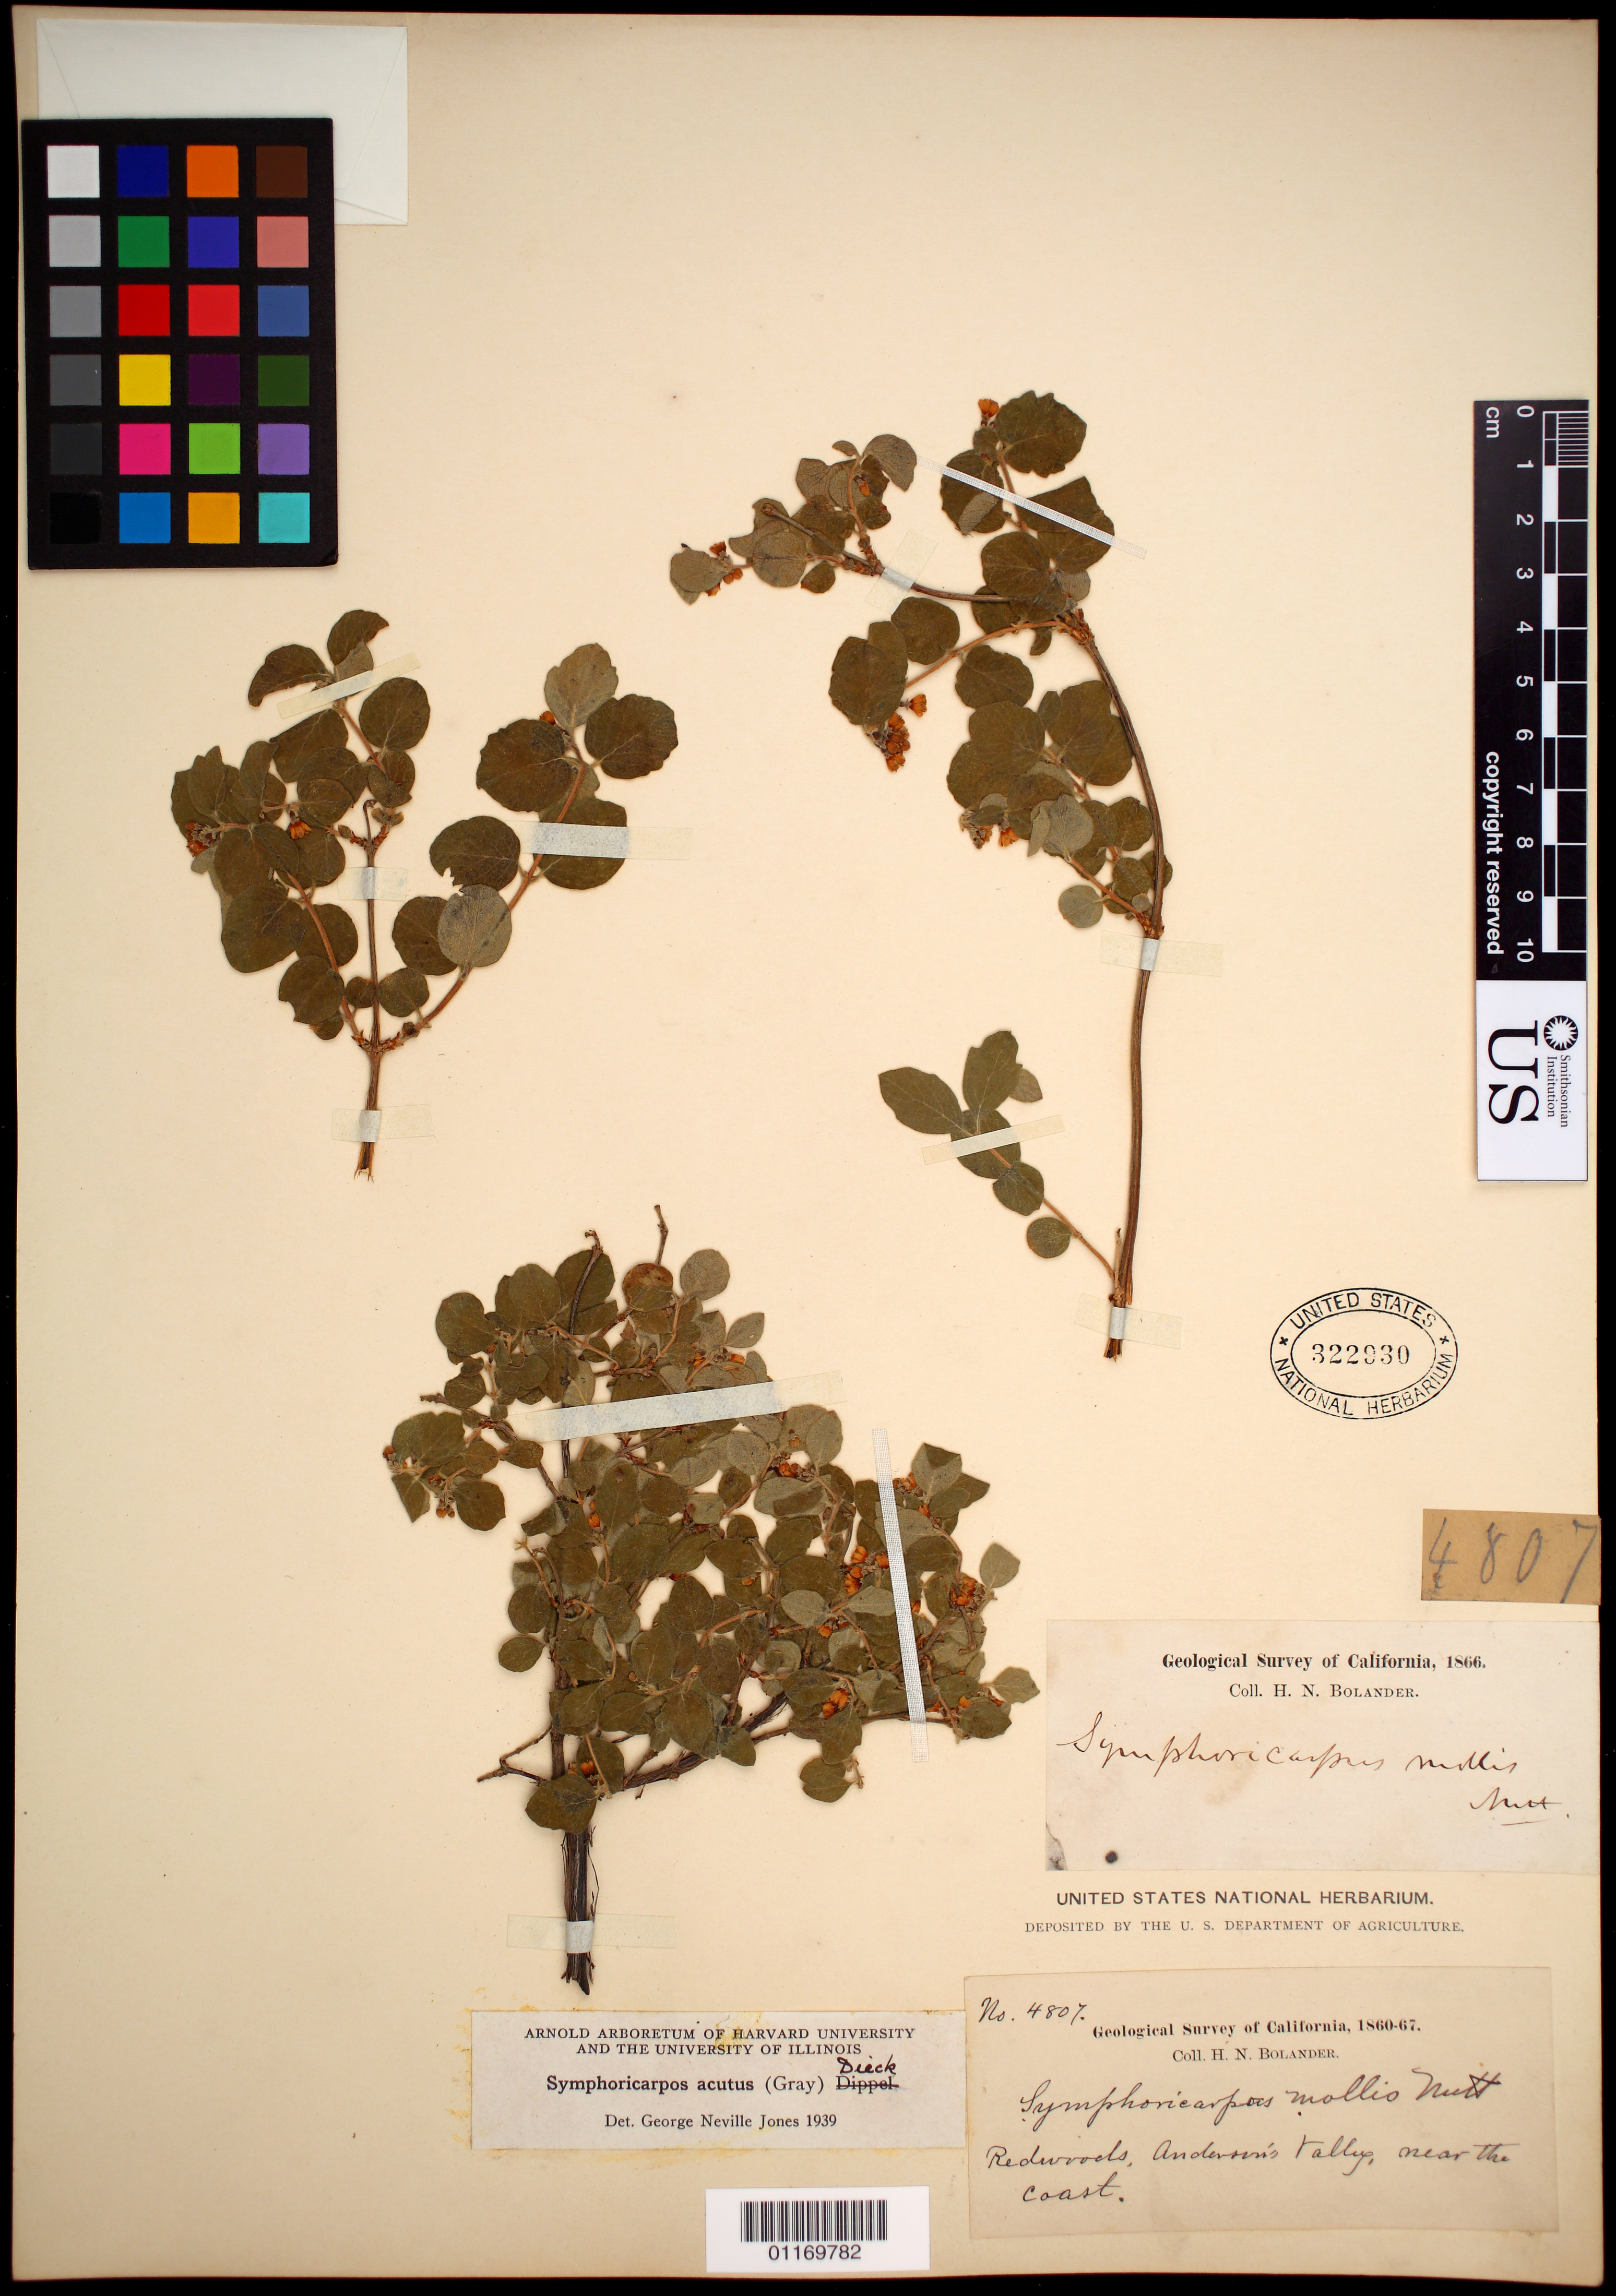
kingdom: Plantae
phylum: Tracheophyta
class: Magnoliopsida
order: Dipsacales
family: Caprifoliaceae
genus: Symphoricarpos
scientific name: Symphoricarpos acutus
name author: (A. Gray) Dieck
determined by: Jones, G. N.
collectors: H. Bolander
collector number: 4807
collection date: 1860/1867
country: United States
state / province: California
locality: Redwoods, Anderson's Valley, near the coast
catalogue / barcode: US 322930